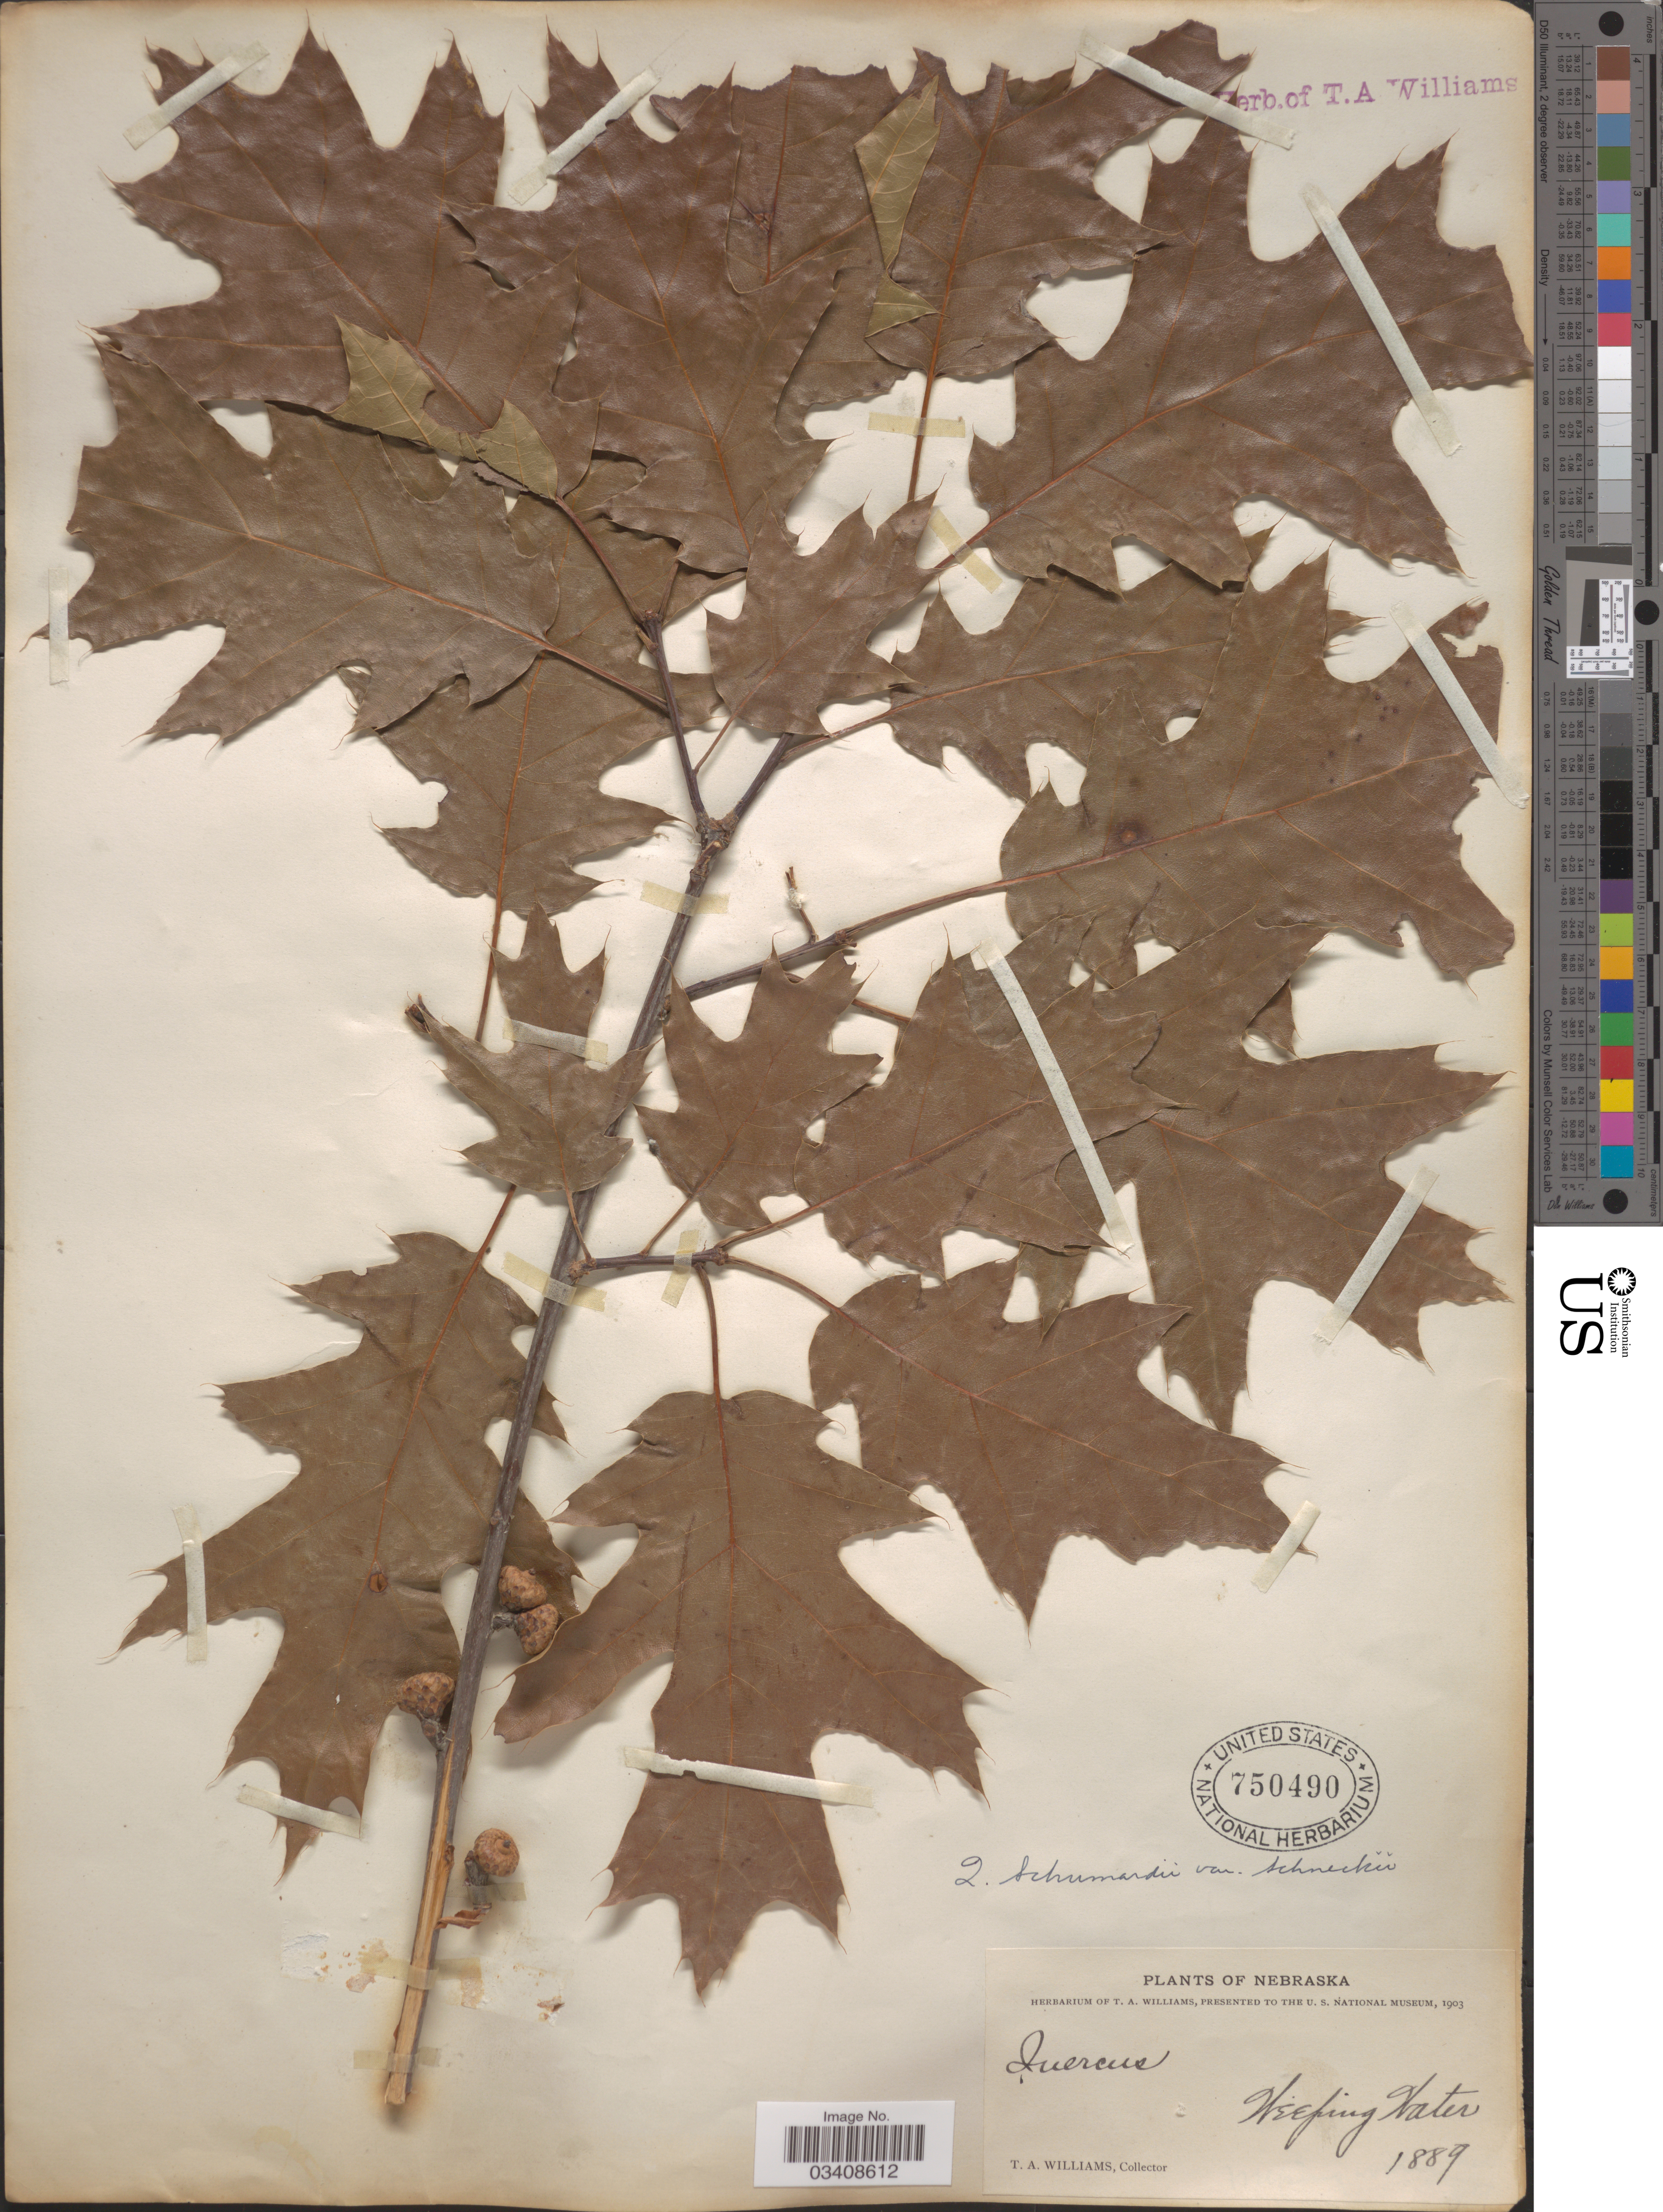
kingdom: Plantae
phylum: Tracheophyta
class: Magnoliopsida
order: Fagales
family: Fagaceae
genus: Quercus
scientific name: Quercus shumardii var. schneckii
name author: (Britton) Sarg.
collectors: T. Williams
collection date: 1889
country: United States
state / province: Nebraska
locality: Weeping Water.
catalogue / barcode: US 750490